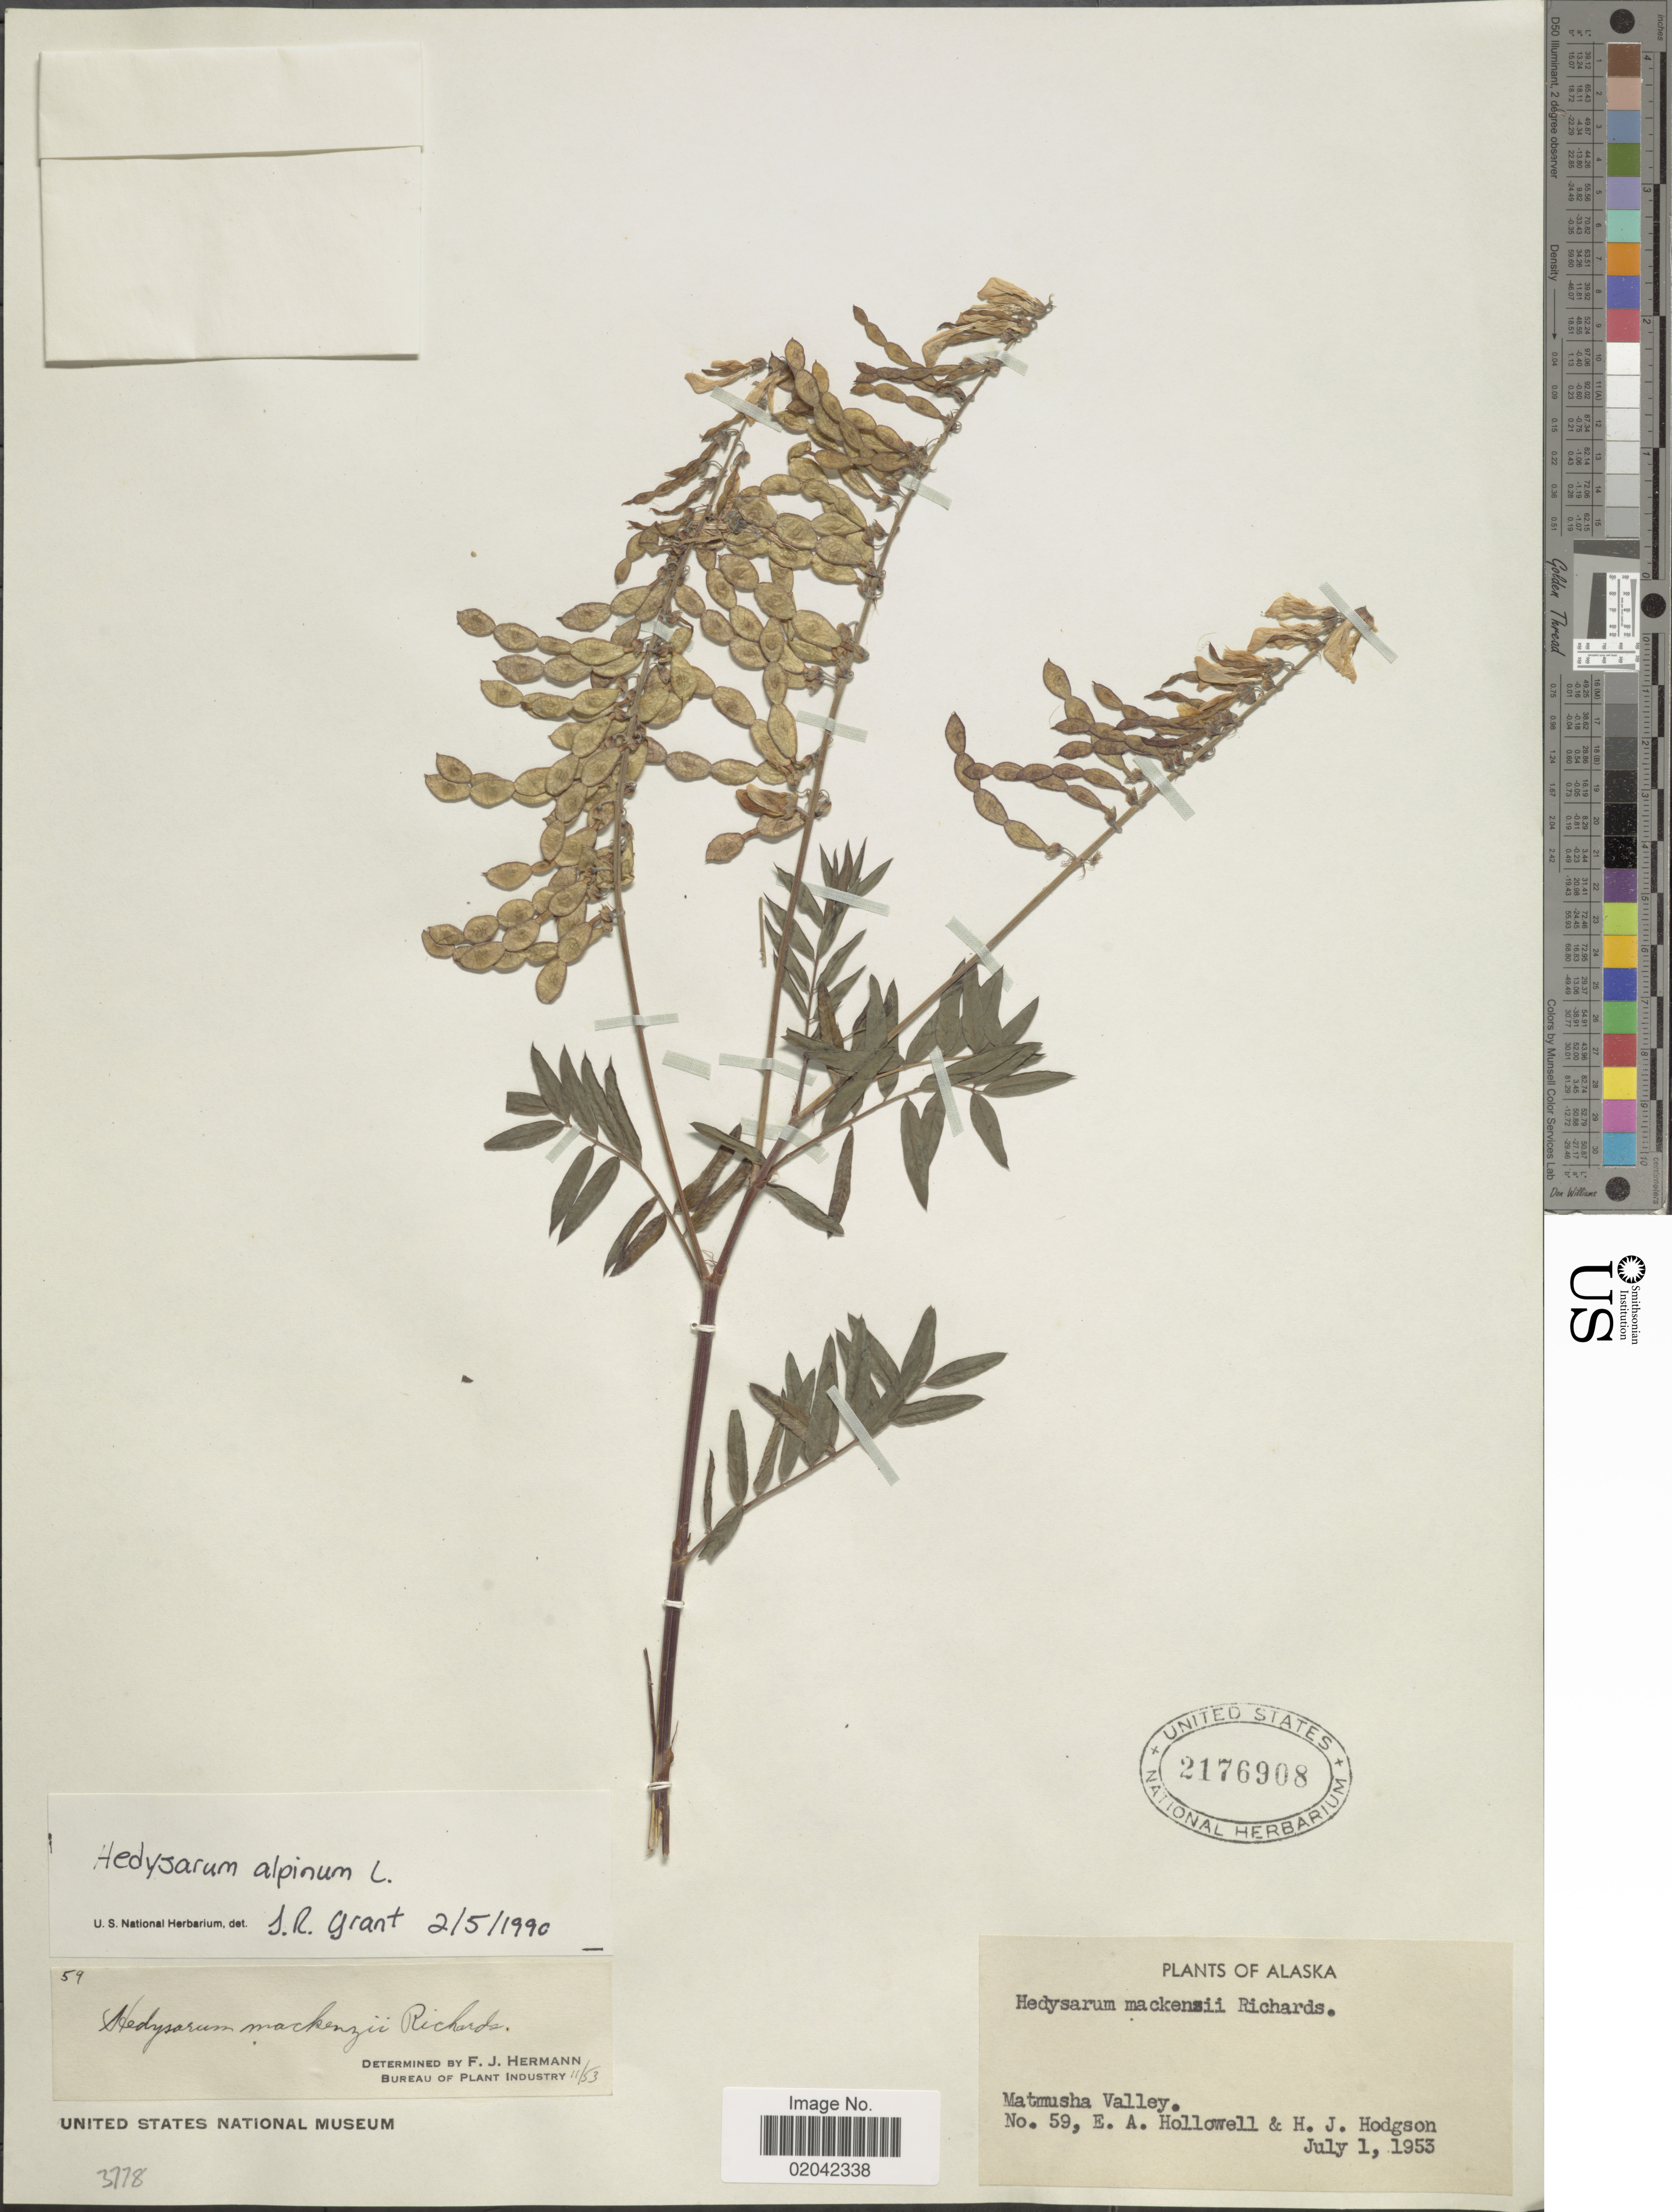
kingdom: Plantae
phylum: Tracheophyta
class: Magnoliopsida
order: Fabales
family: Fabaceae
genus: Hedysarum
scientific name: Hedysarum alpinum var. americanum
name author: Michx. ex Pursh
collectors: E. Hollowell & H. J. Hodgson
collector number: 59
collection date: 1953-07-01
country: United States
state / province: Alaska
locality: Matmusha Valley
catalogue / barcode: US 2176908